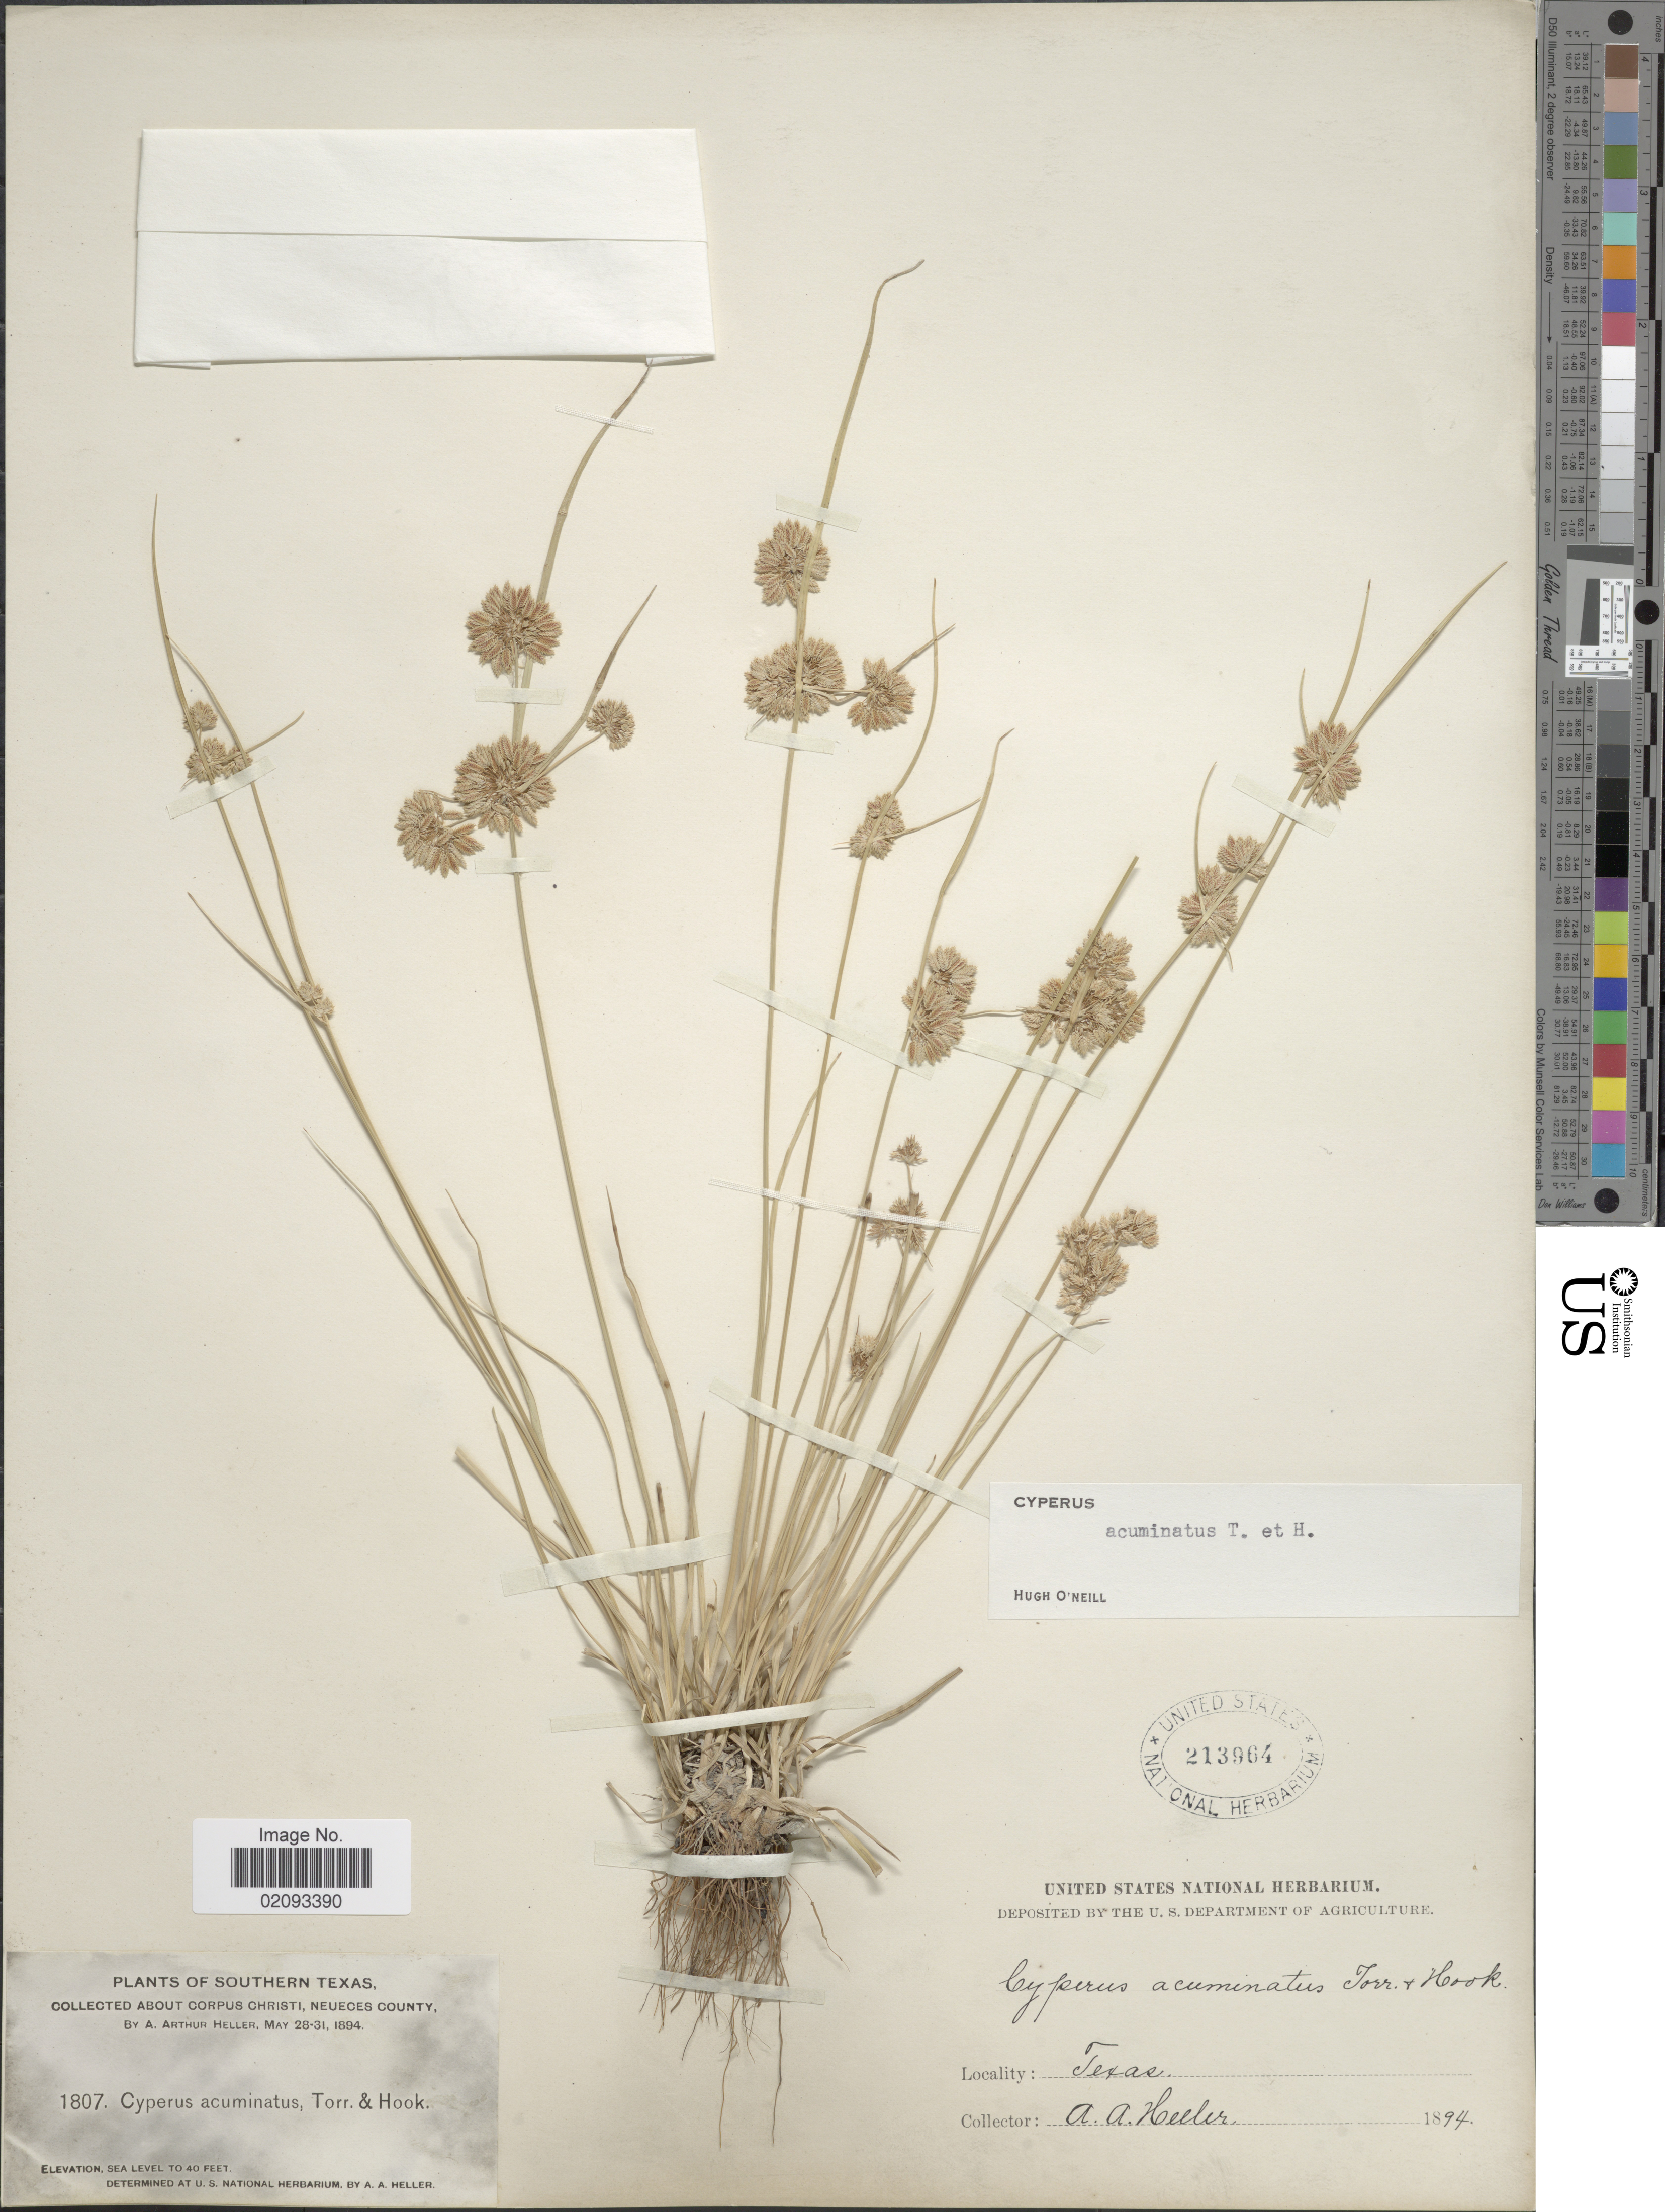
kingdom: Plantae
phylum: Tracheophyta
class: Liliopsida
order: Poales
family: Cyperaceae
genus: Cyperus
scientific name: Cyperus acuminatus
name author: Torr. & Hook.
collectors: A. A. Heller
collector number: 1807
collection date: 1894-05-28/1894-05-31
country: United States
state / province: Texas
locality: Southern Texas. Corpus Christi, Neueces County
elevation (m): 12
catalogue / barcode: US 213964